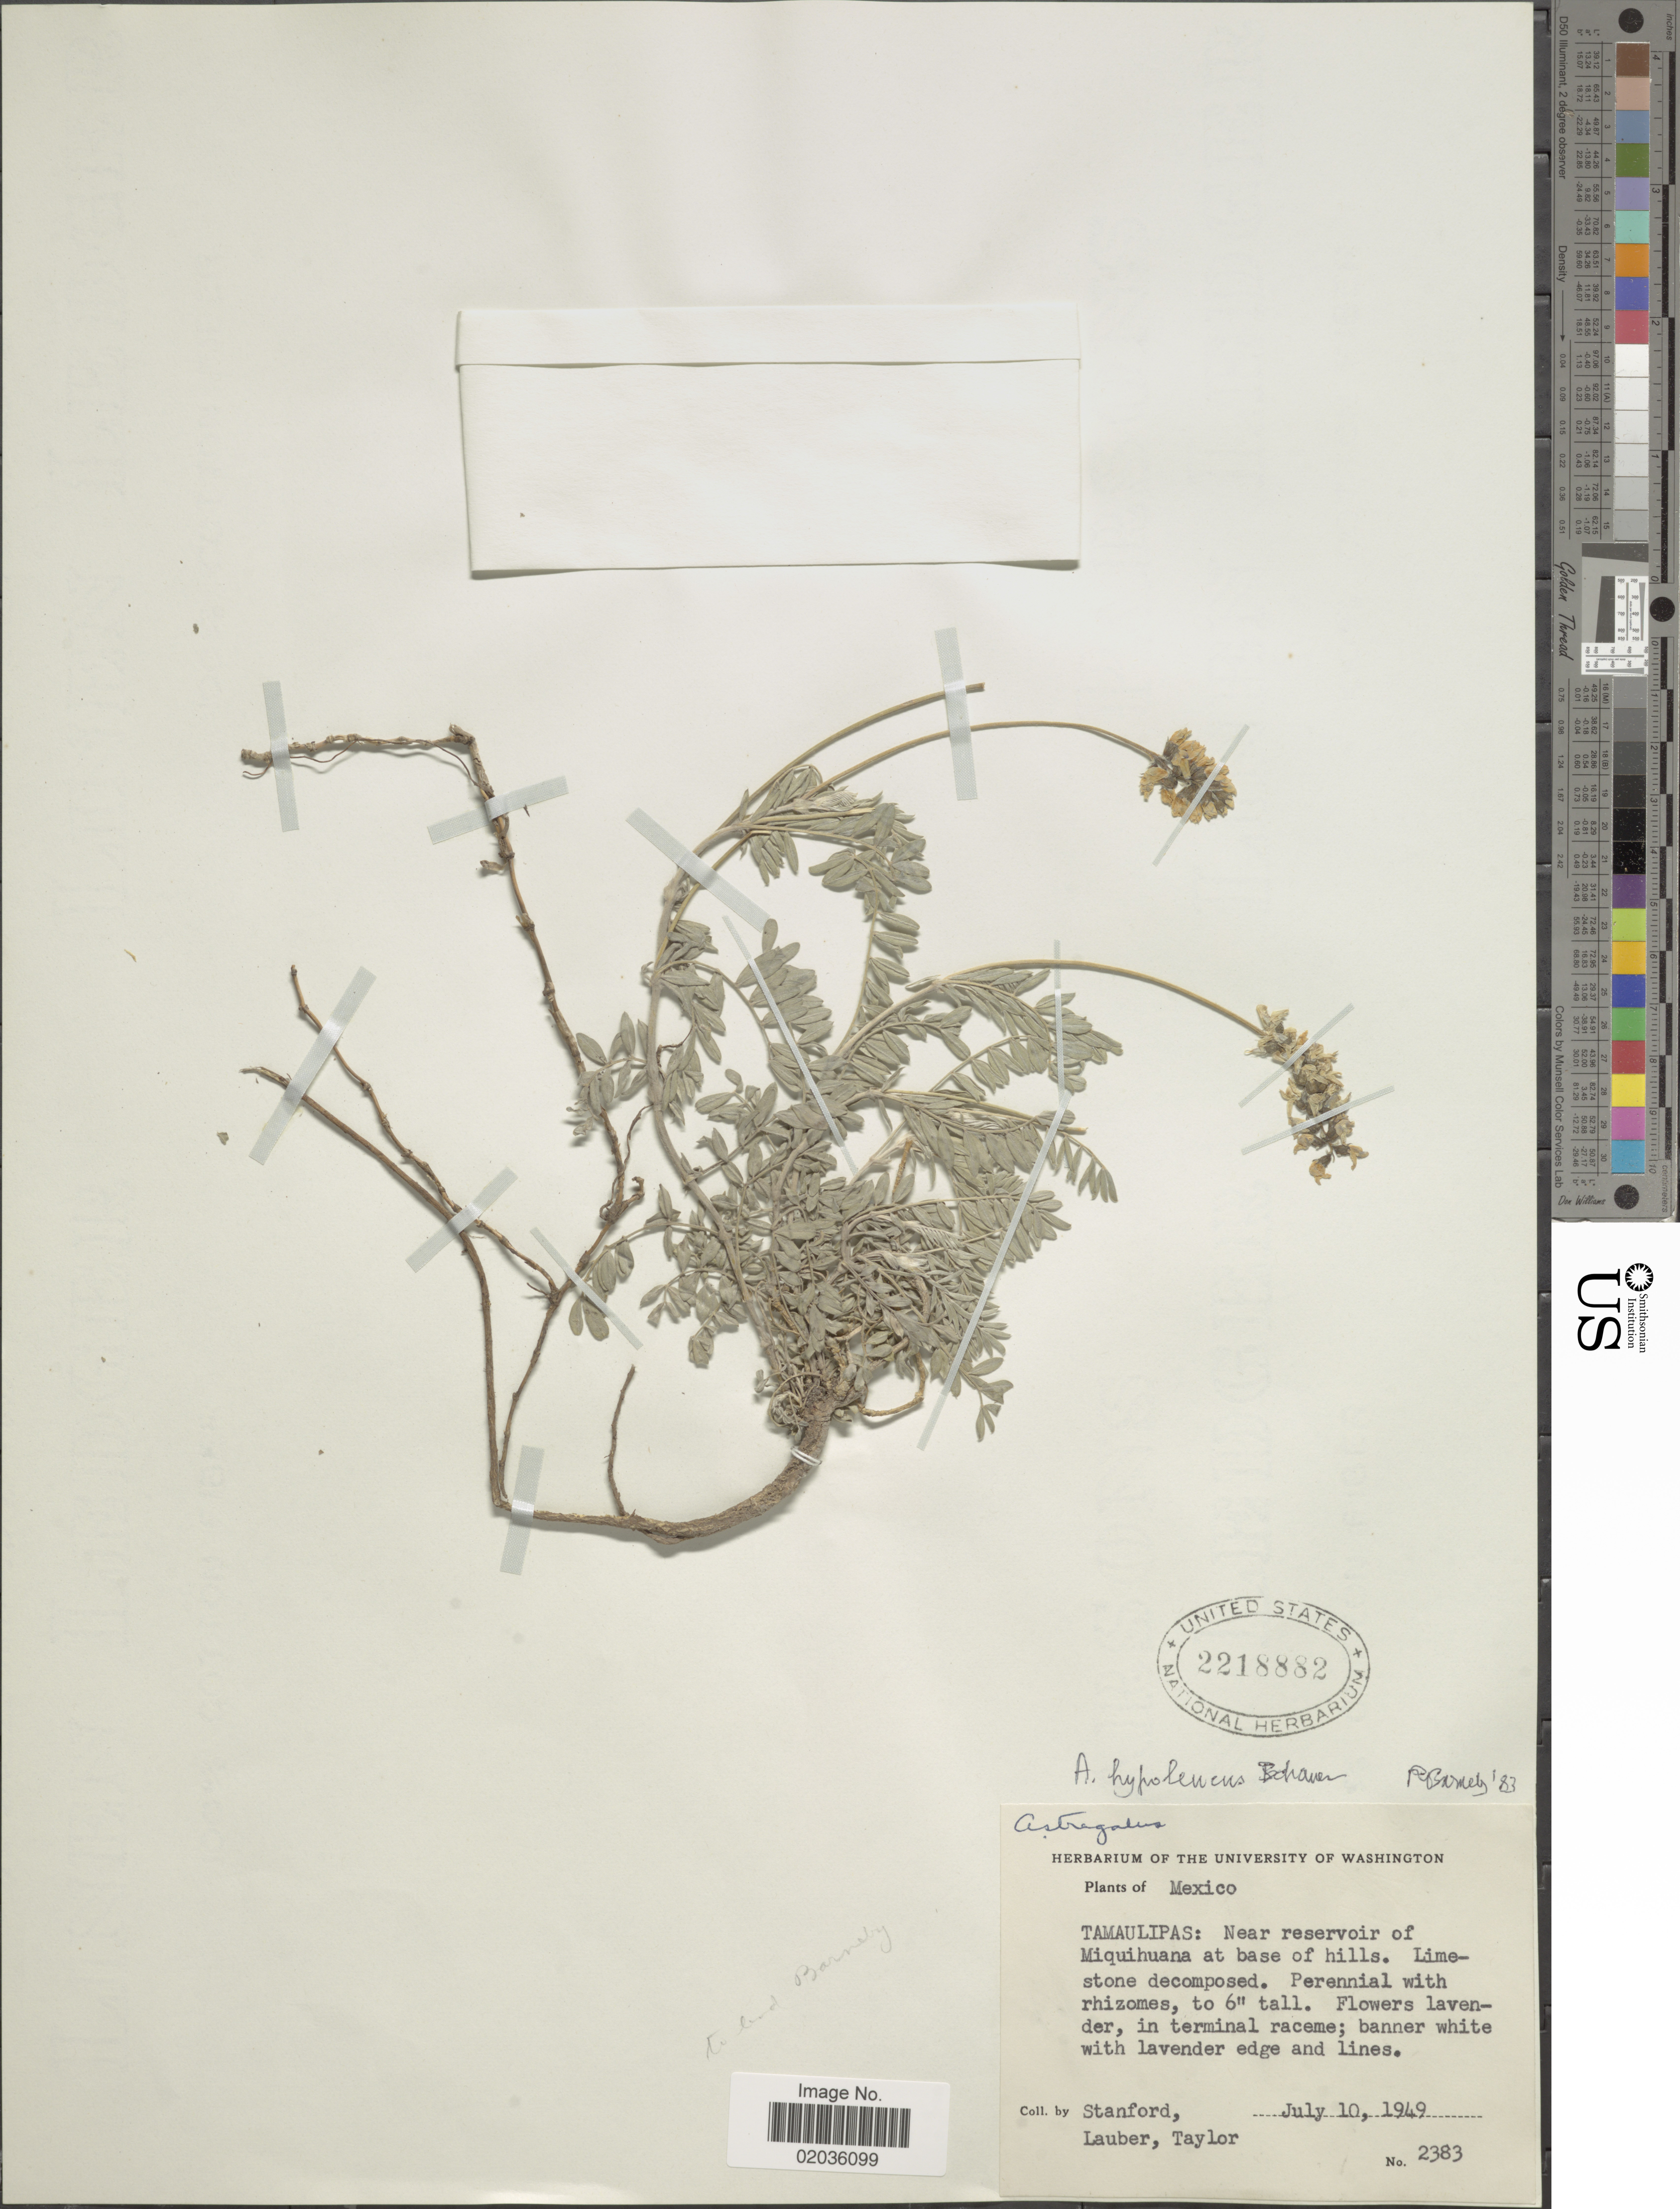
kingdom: Plantae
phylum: Tracheophyta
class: Magnoliopsida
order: Fabales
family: Fabaceae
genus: Astragalus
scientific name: Astragalus hypoleucus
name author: S. Schauer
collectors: -. Stanford, -. Lauber & -. Taylor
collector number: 2383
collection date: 1949-07-10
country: Mexico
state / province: Tamaulipas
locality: Near reservoir of Miquihuana at base of hills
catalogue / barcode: US 2218882